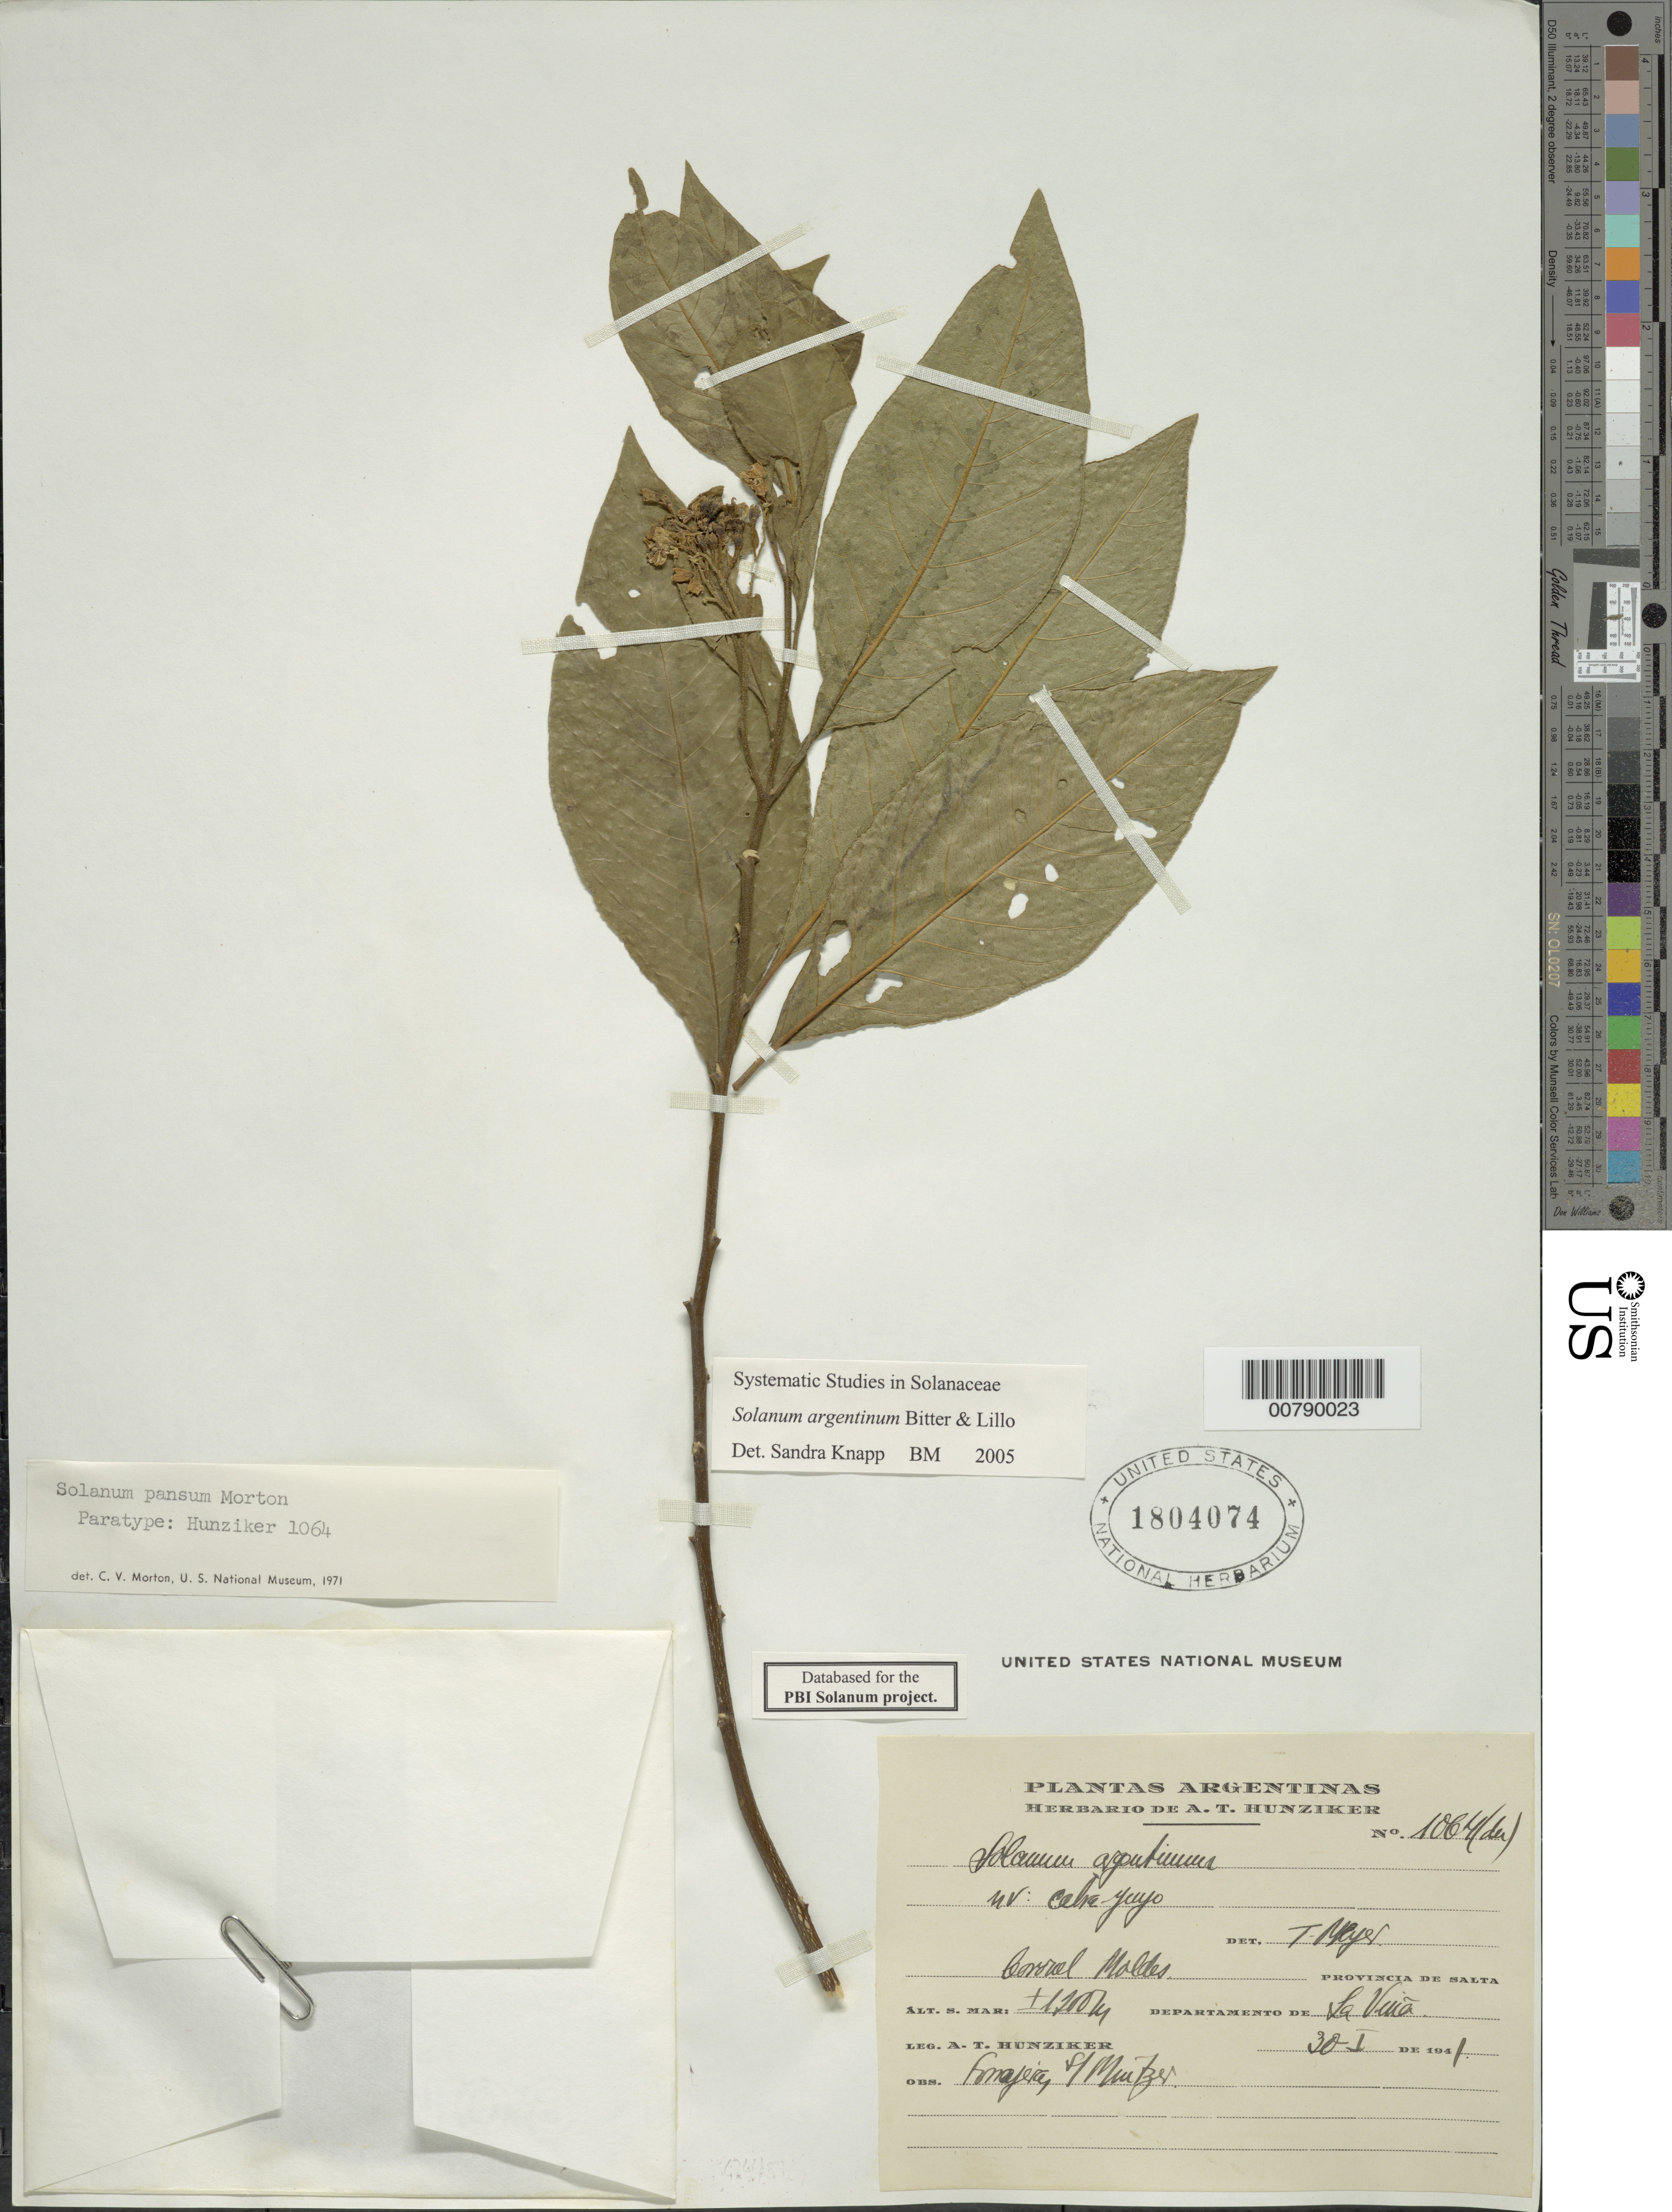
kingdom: Plantae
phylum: Tracheophyta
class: Magnoliopsida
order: Solanales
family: Solanaceae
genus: Solanum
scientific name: Solanum argentinum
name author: Bitter & Lillo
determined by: Knapp, S. D.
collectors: A. T. Hunziker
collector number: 1064da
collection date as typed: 30 Jan 1941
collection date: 1941-01-30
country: Argentina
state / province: Salta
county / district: La Viña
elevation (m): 1200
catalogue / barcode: US 1804074